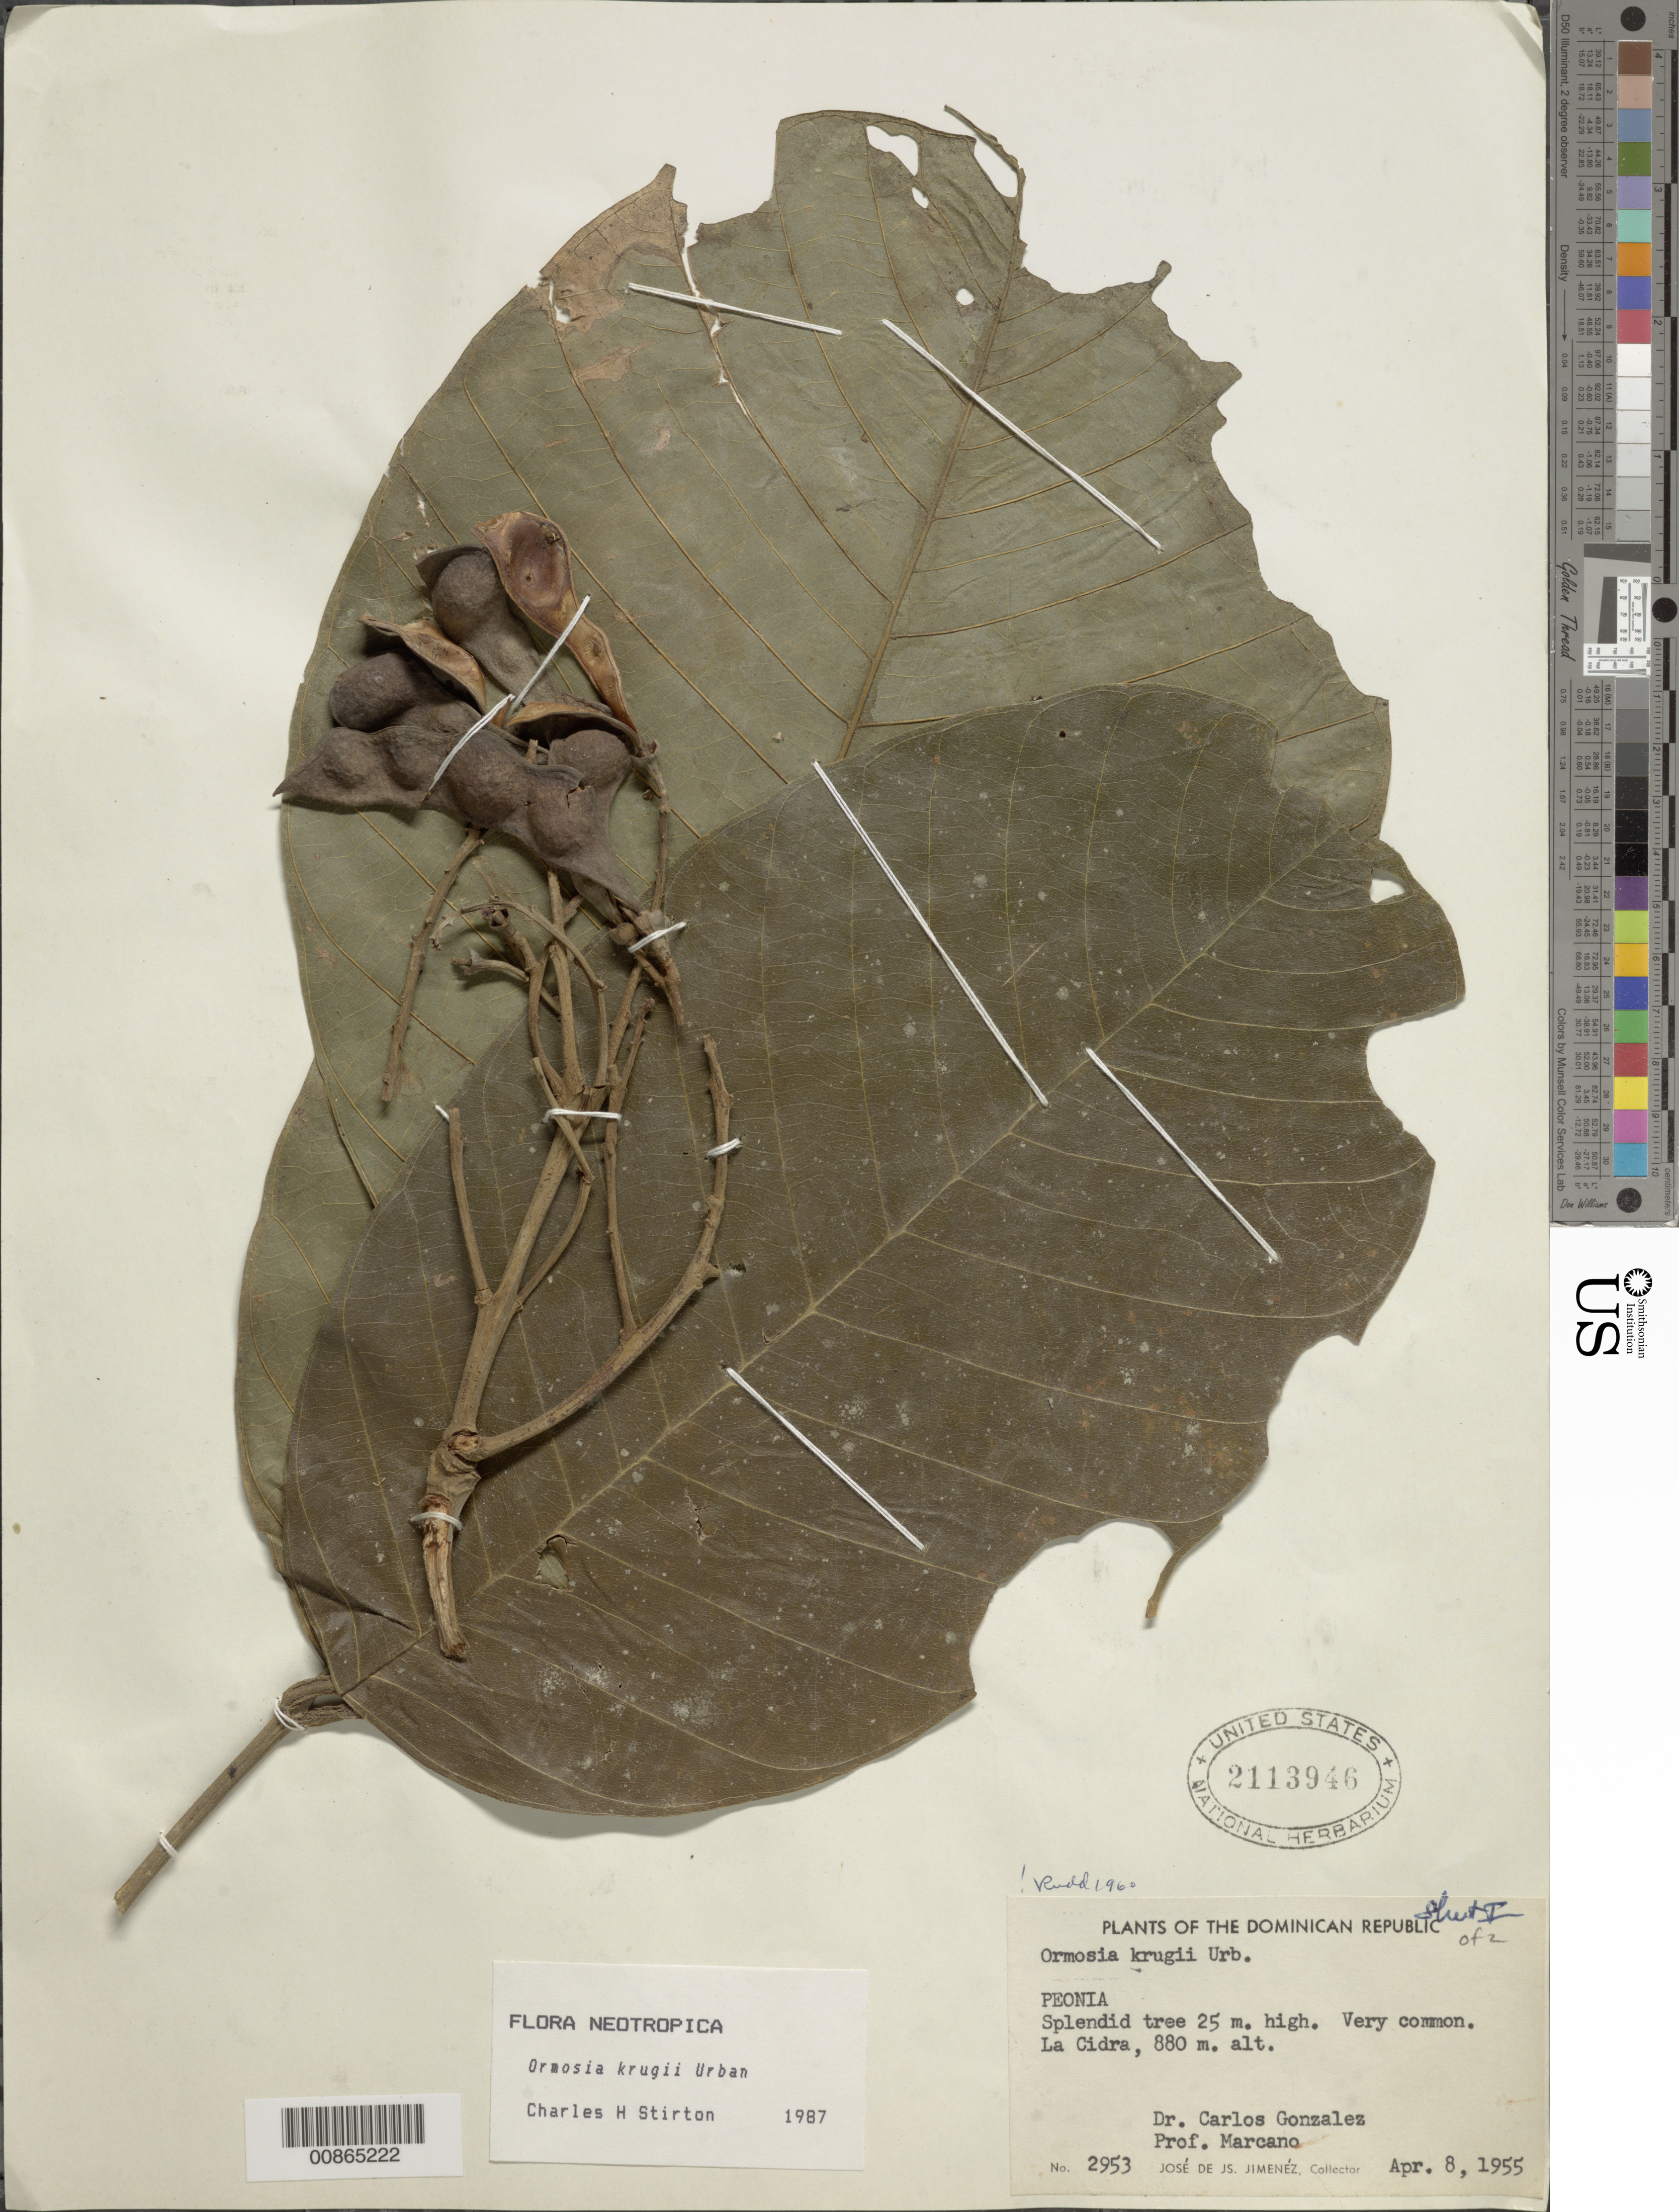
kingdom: Plantae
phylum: Tracheophyta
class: Magnoliopsida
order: Fabales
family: Fabaceae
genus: Ormosia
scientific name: Ormosia krugii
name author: Urb.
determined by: Stirton, Charles H.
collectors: J. J. Jiménez Almonte, C. Gonzalez & E. J. Marcano F.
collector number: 2953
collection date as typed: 08 Apr 1955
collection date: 1955-04-08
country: Dominican Republic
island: Hispaniola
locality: La Cidra.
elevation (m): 880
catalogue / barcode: US 2113946